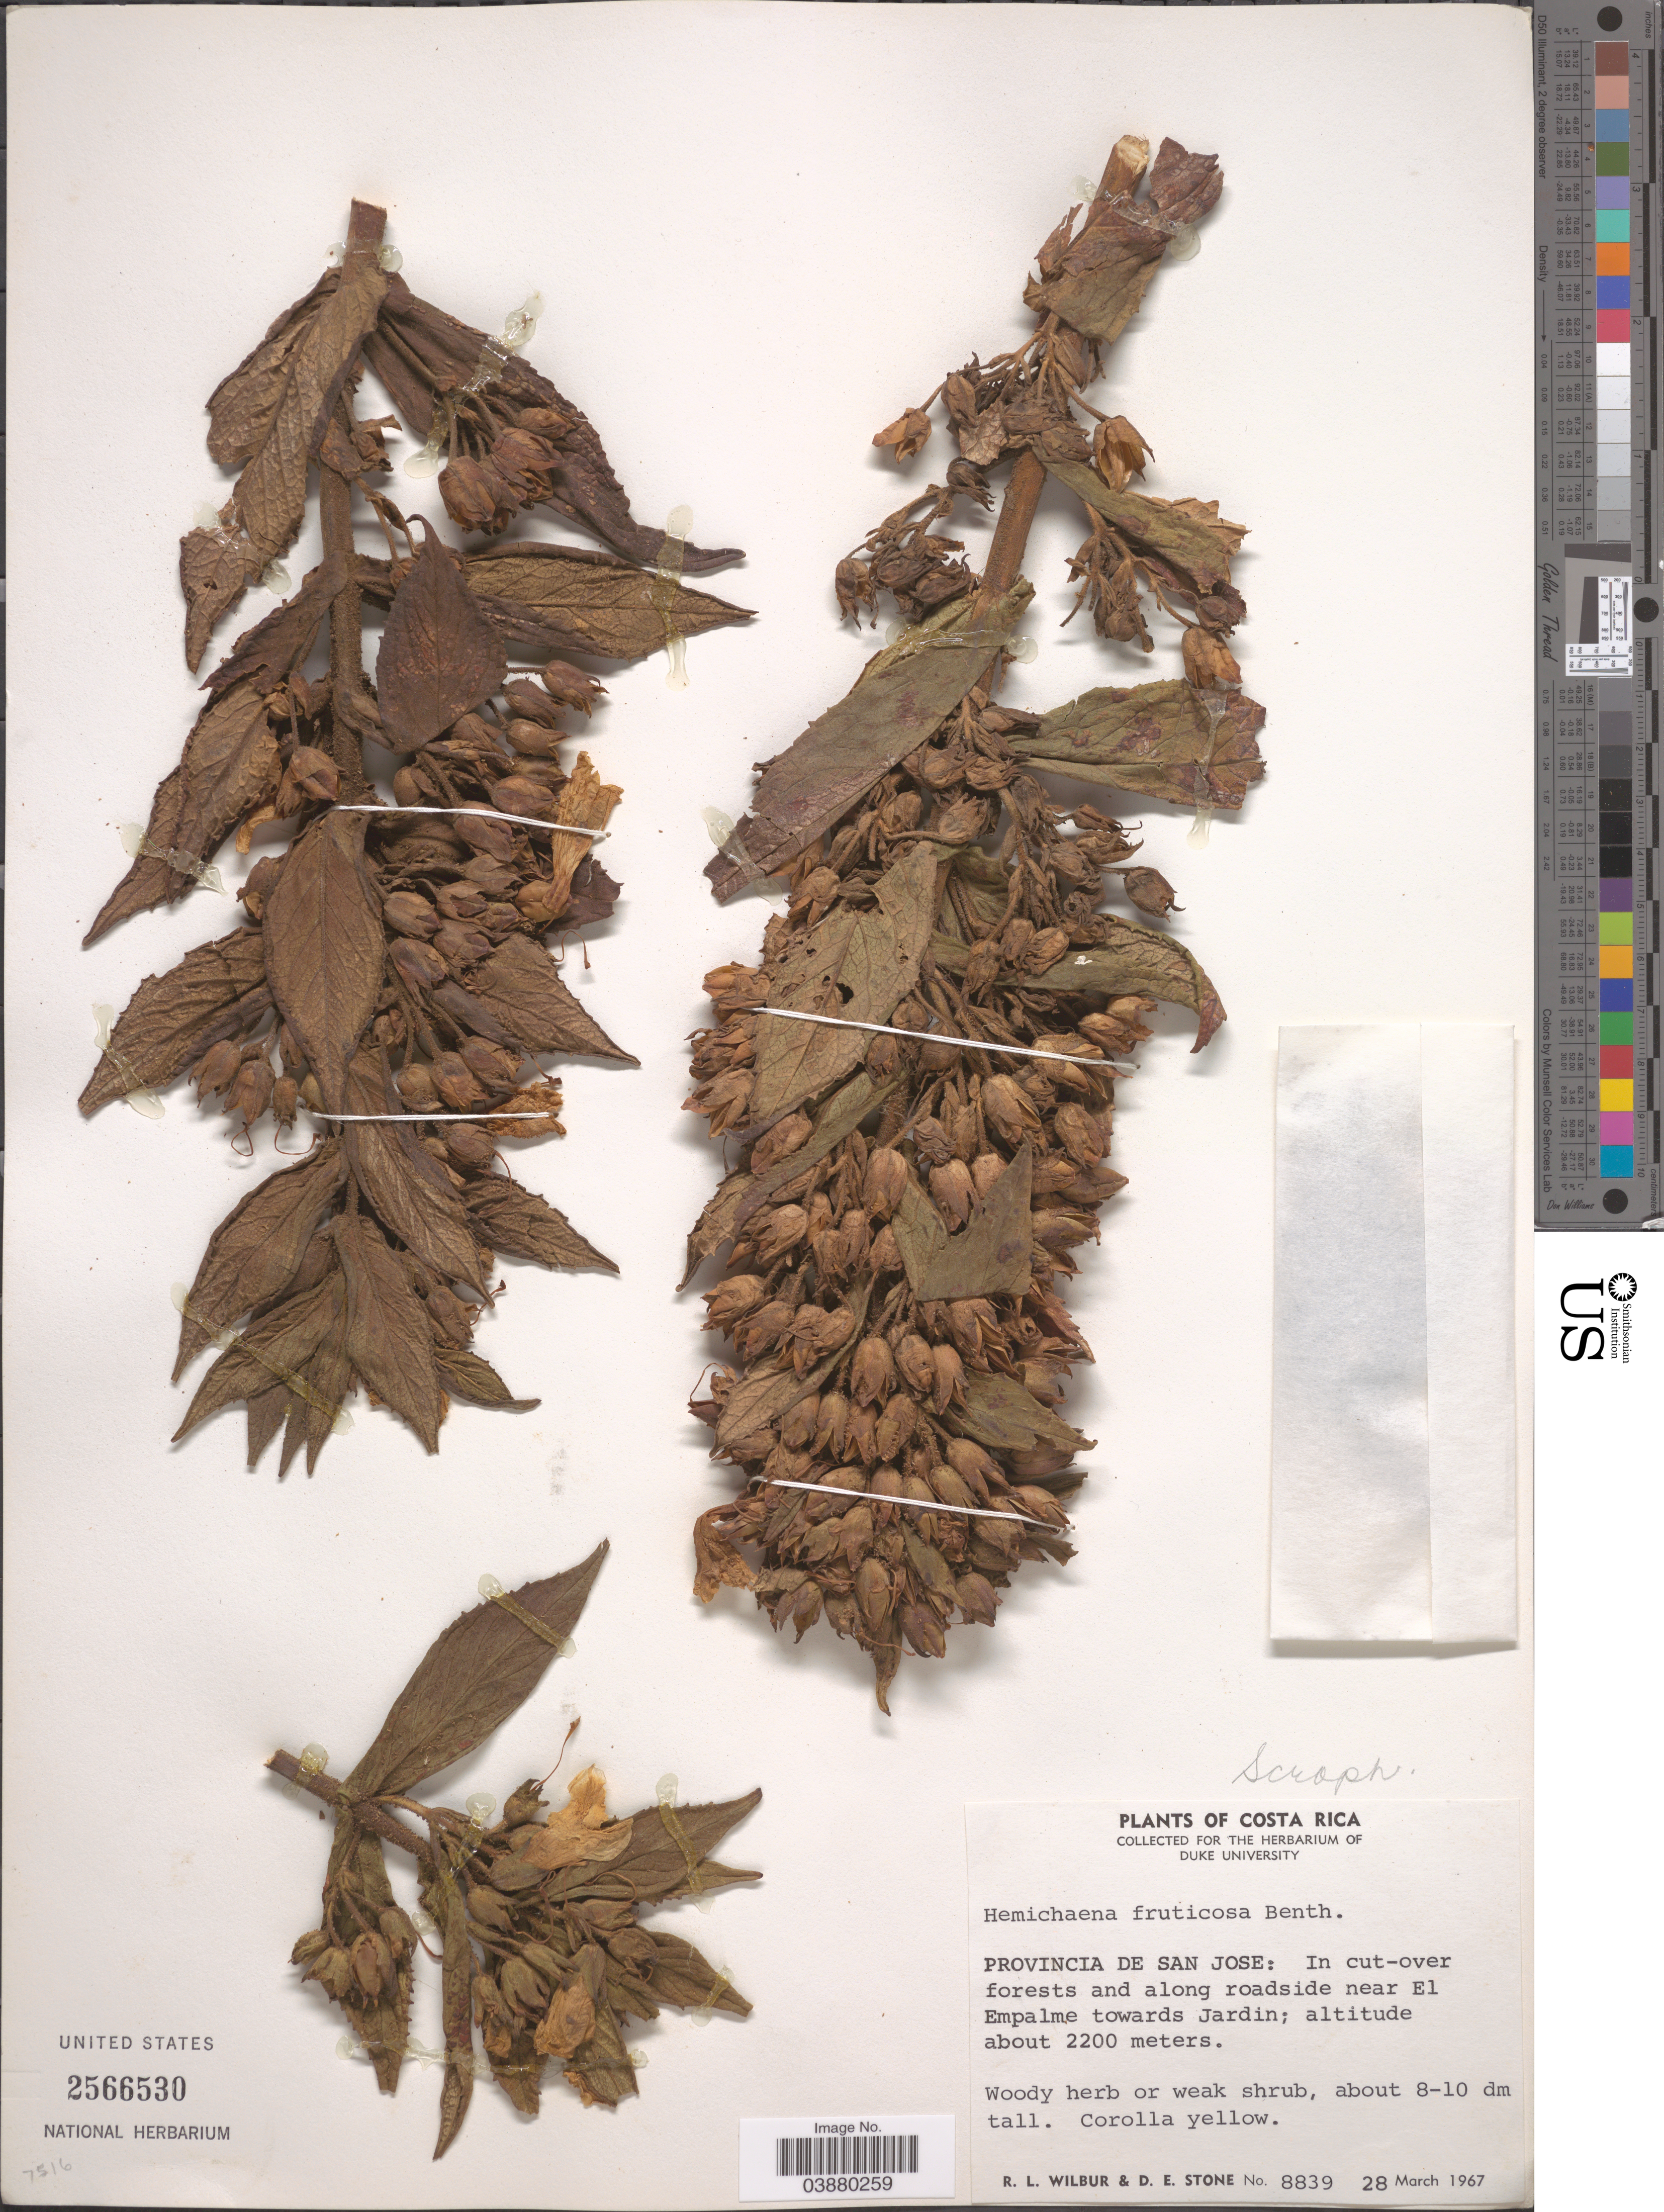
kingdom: Plantae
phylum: Tracheophyta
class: Magnoliopsida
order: Lamiales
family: Phrymaceae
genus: Hemichaena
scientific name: Hemichaena fruticosa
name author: Benth.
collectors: R. L. Wilbur & D. E. Stone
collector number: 8839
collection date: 1967-03-28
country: Costa Rica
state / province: San José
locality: Along roadside near El Empalme towards Jardin.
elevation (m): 2200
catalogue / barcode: US 2566530